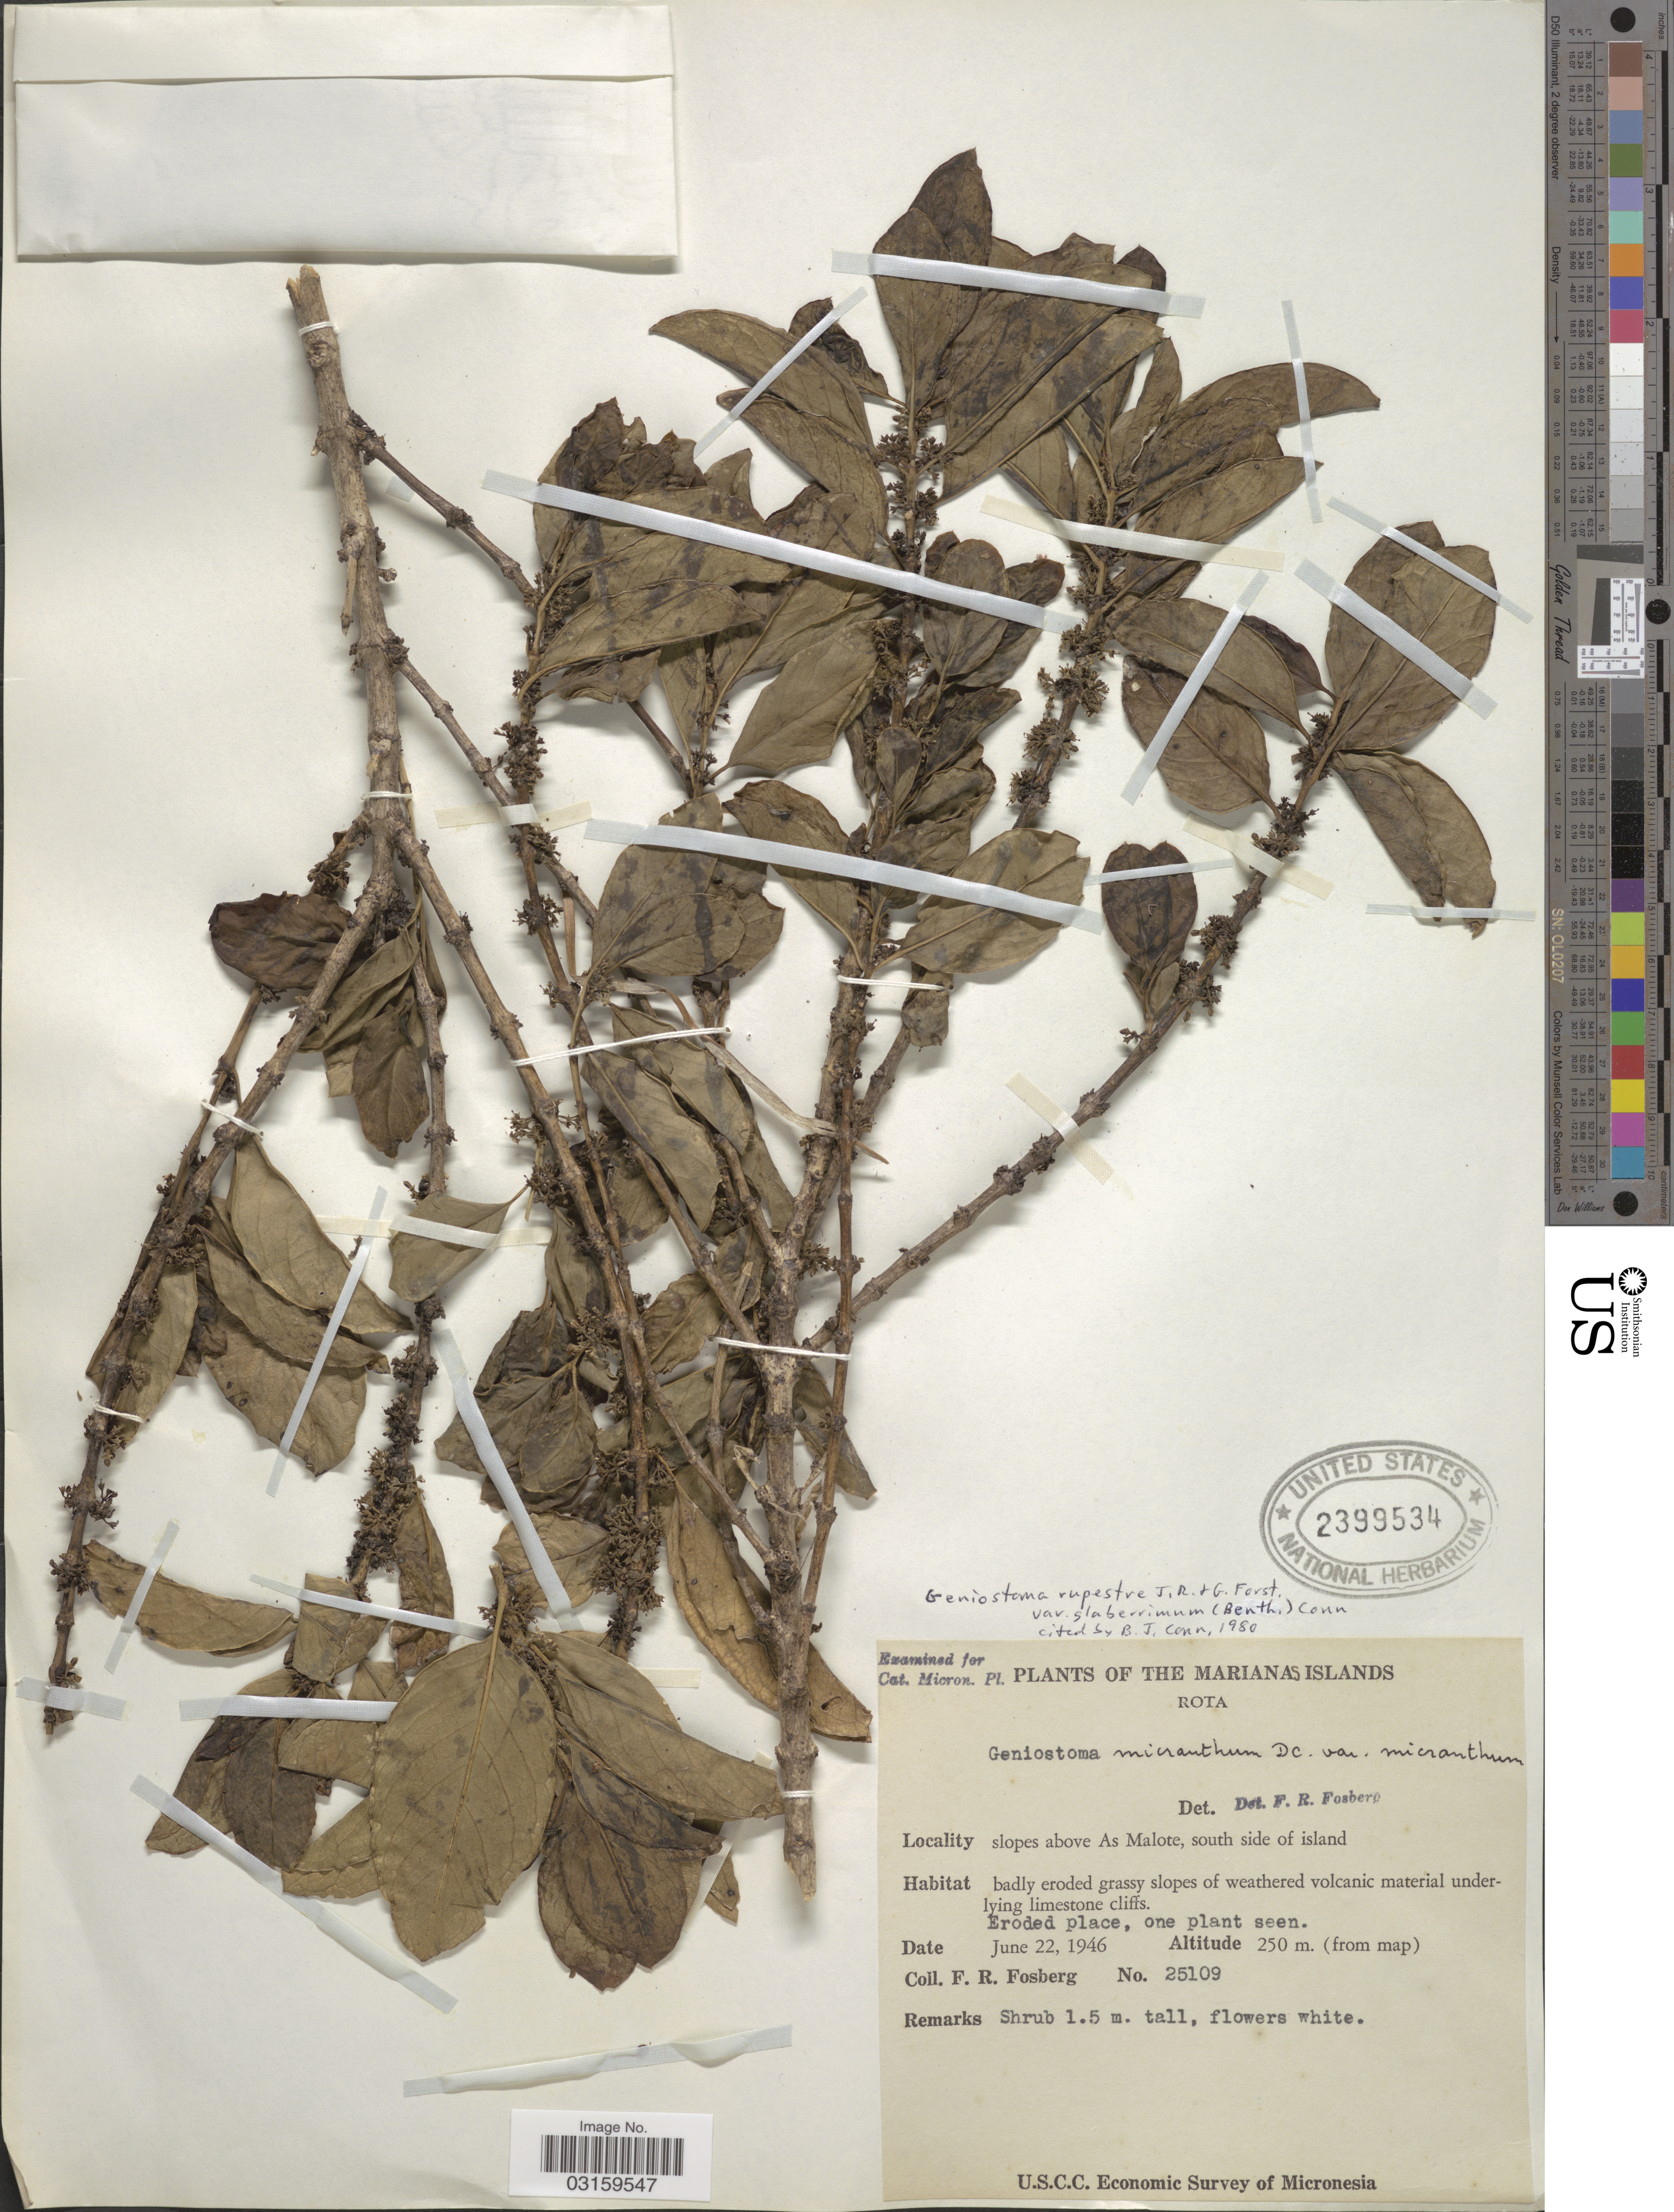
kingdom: Plantae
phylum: Tracheophyta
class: Magnoliopsida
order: Gentianales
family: Loganiaceae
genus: Geniostoma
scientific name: Geniostoma rupestre var. glaberrimum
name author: J.R. Forst. & G. Forst.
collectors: F. R. Fosberg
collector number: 25109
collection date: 1946-06-22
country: Northern Mariana Islands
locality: Marianas Islands. Rota. Slopes above As Malote, south side of island.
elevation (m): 250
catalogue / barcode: US 2399534